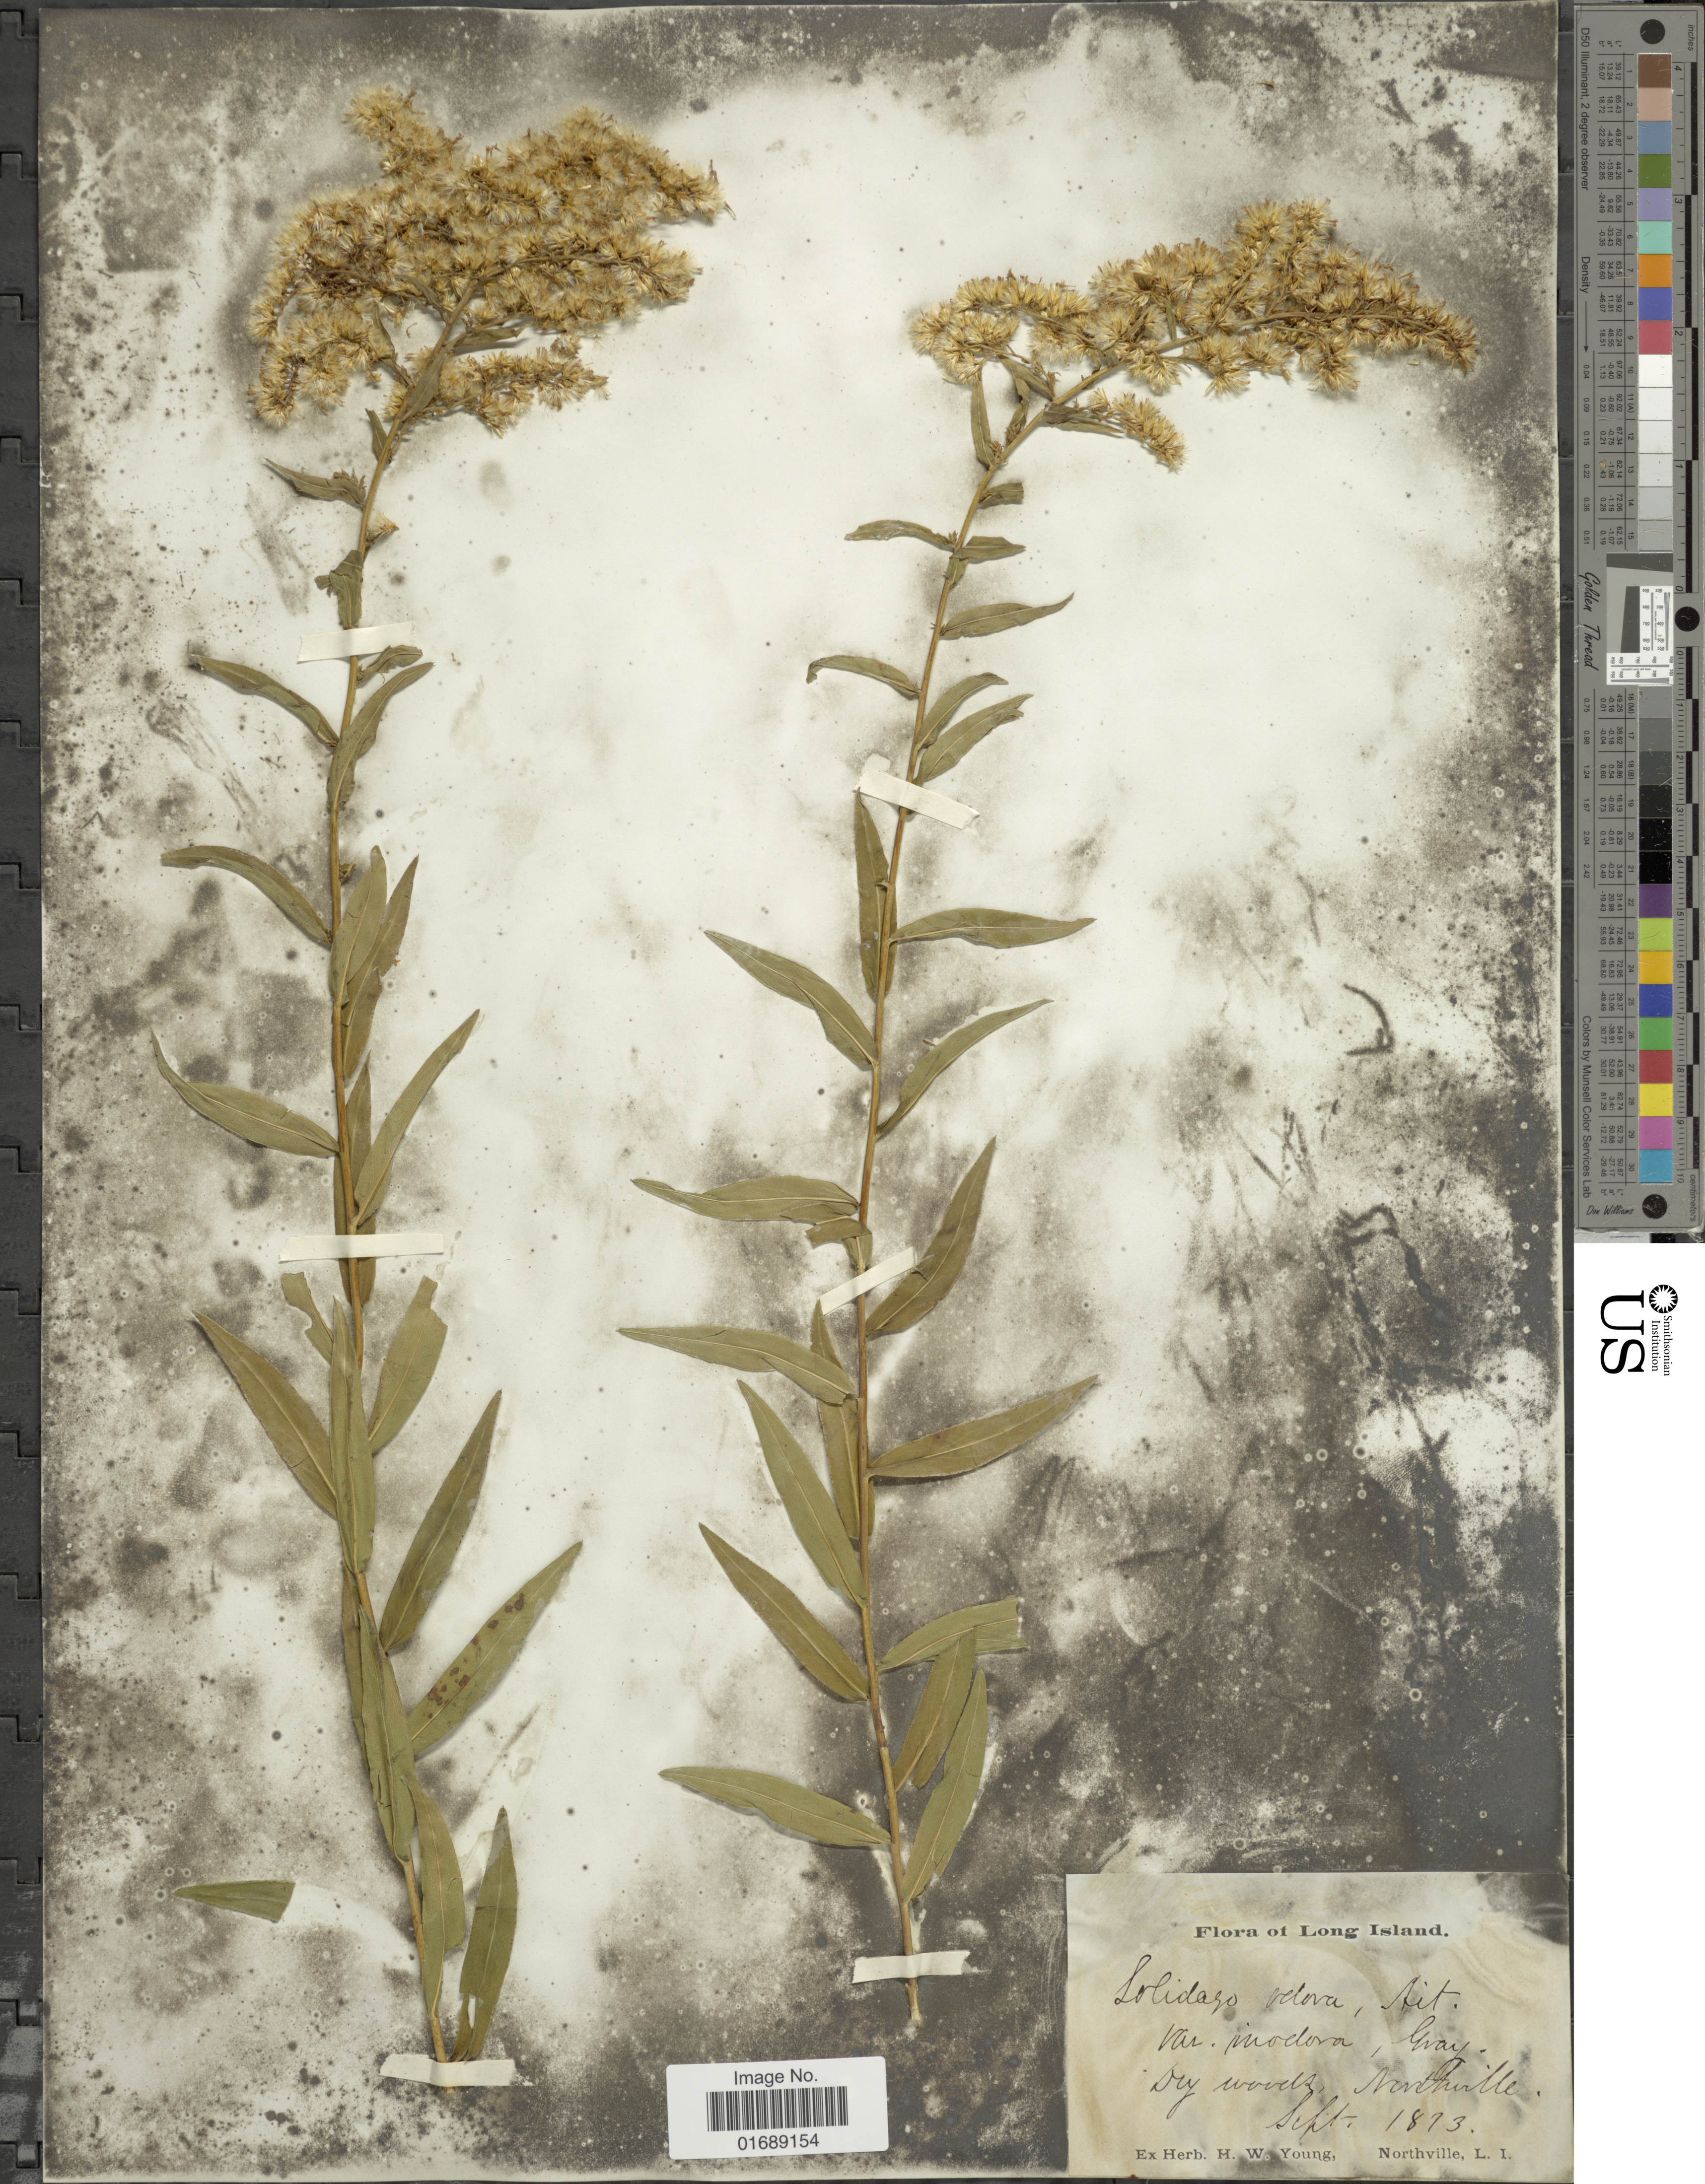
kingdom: Plantae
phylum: Tracheophyta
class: Magnoliopsida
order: Asterales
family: Asteraceae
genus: Solidago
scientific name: Solidago odora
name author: Aiton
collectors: ex herb. H.W. Young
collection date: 1873-09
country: United States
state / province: New York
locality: Long Island, Monthville